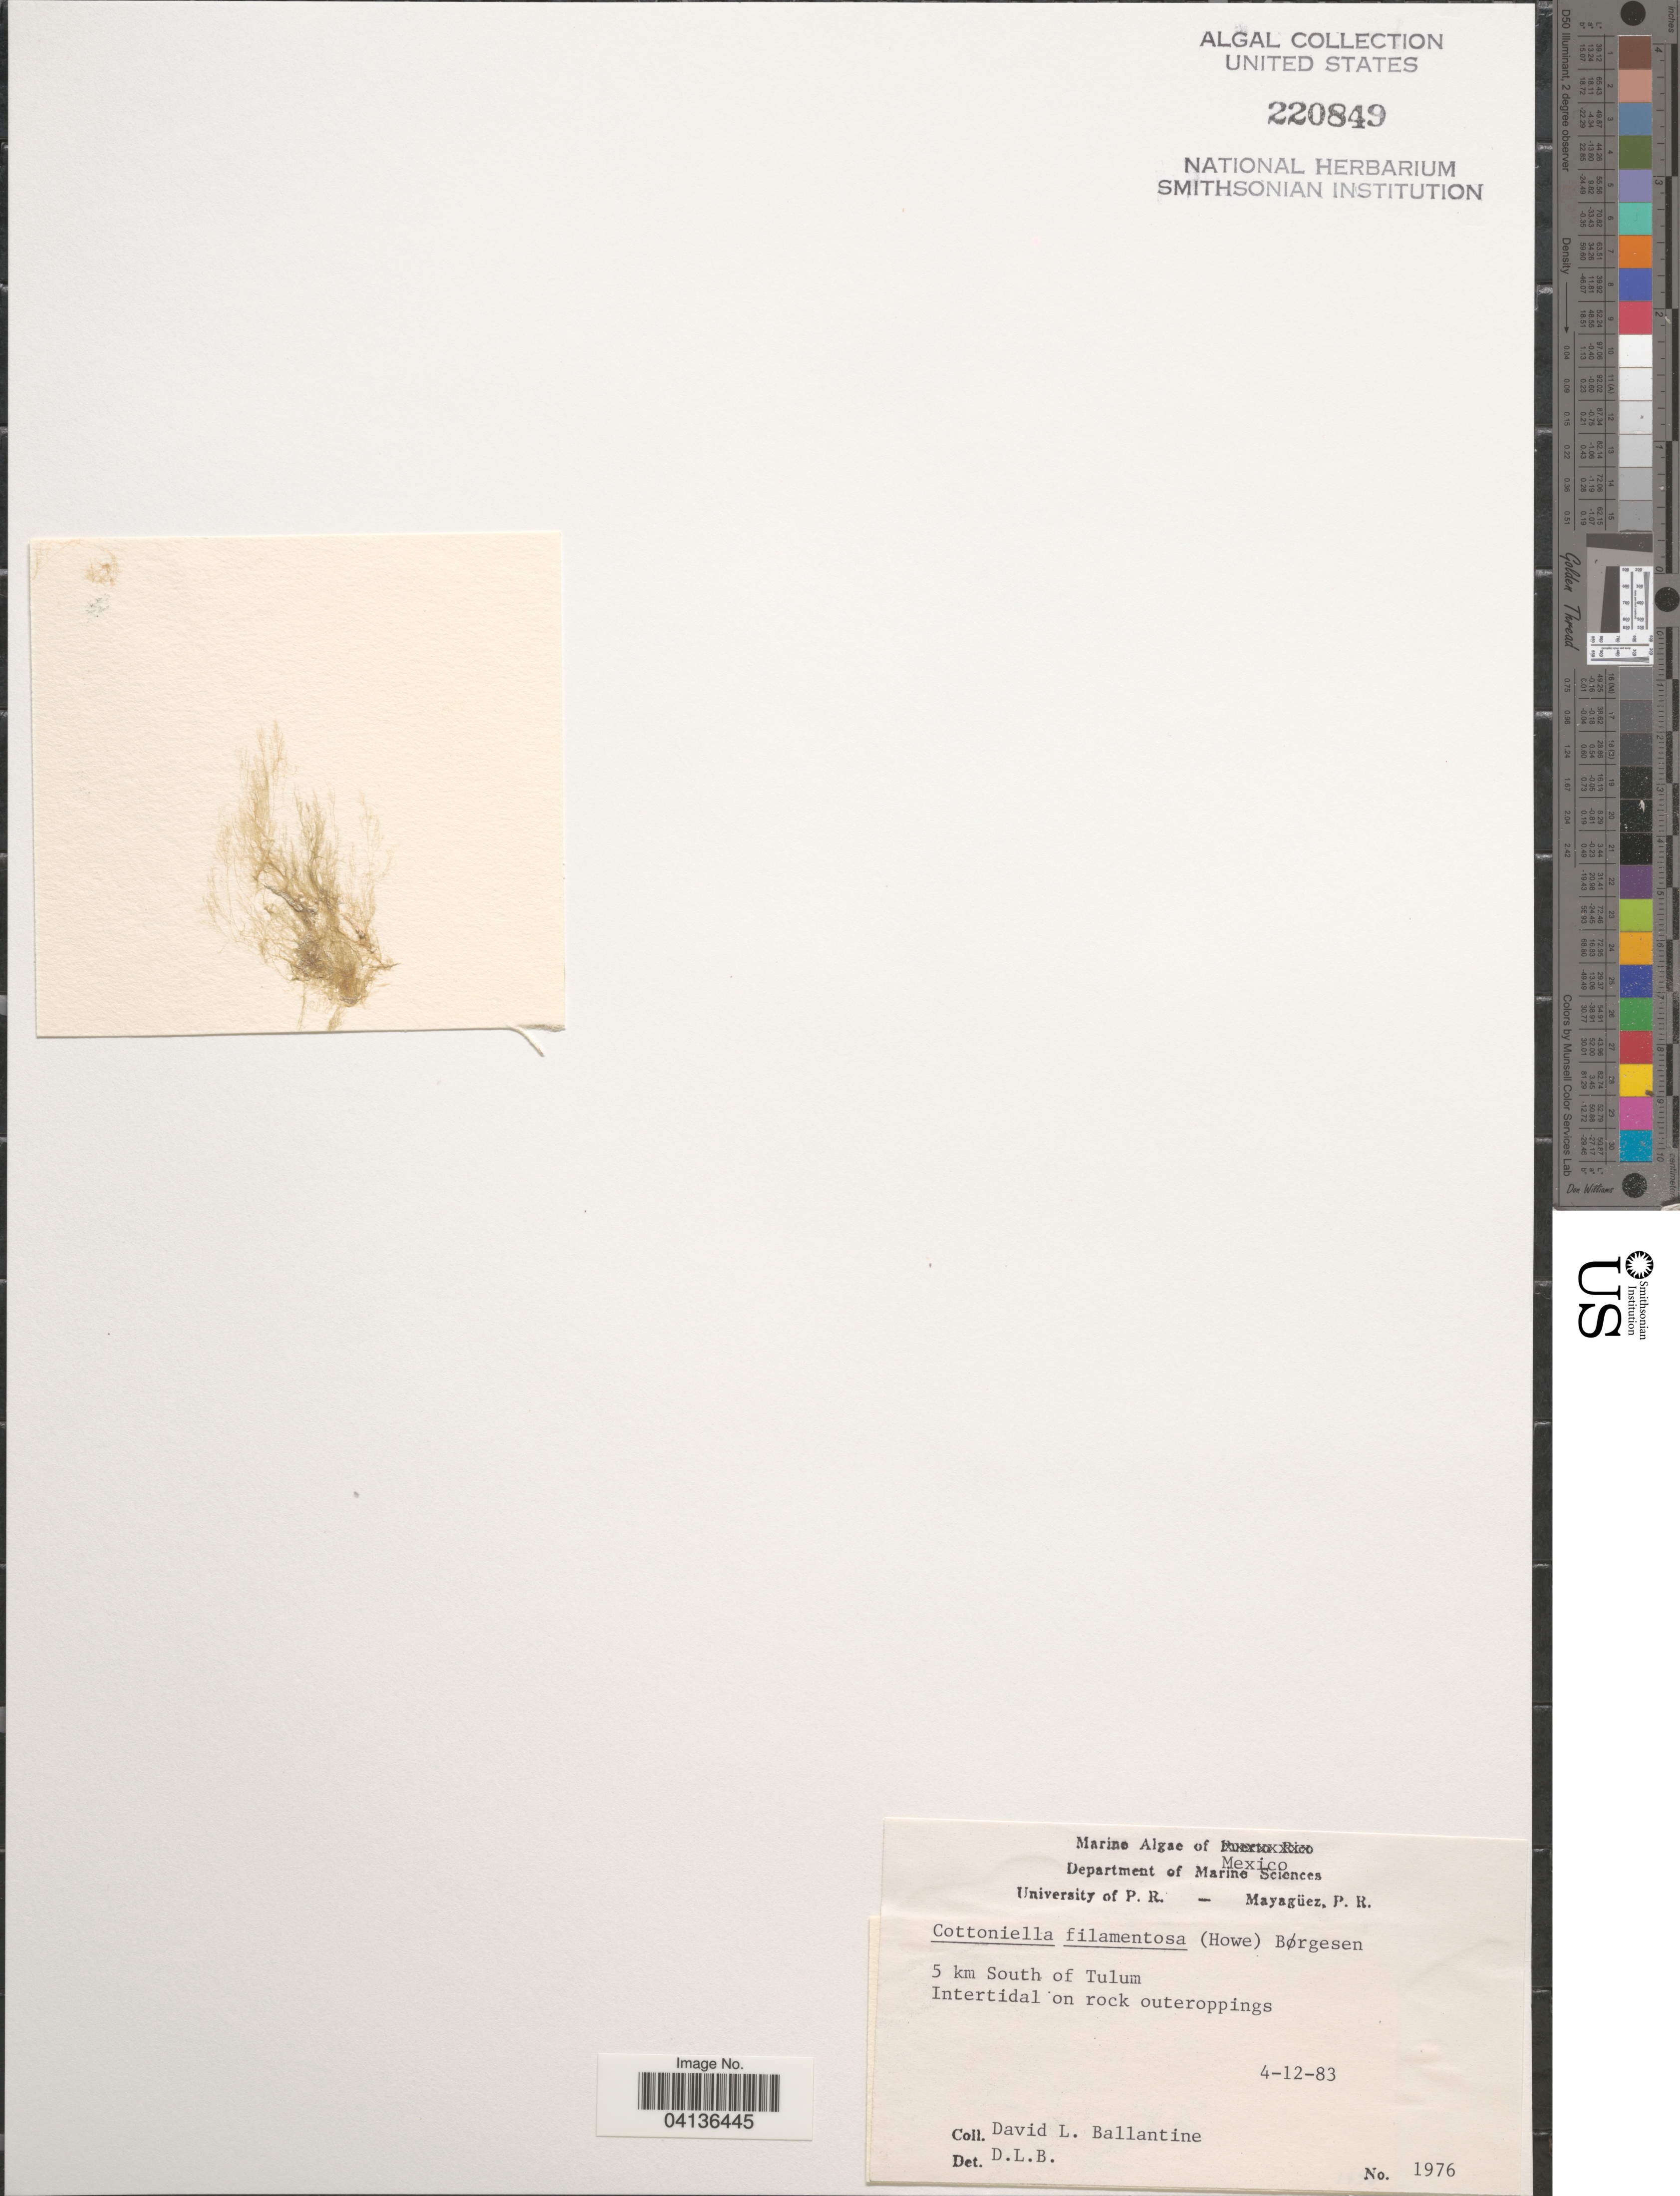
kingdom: Plantae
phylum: Rhodophyta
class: Florideophyceae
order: Ceramiales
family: Sarcomeniaceae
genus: Cottoniella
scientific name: Cottoniella filamentosa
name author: (M. Howe) Børgesen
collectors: D.L. Ballantine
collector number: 1976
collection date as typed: Transcribed d/m/y: 4/12/83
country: Mexico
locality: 5 km South of Tulum.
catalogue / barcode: US 220849